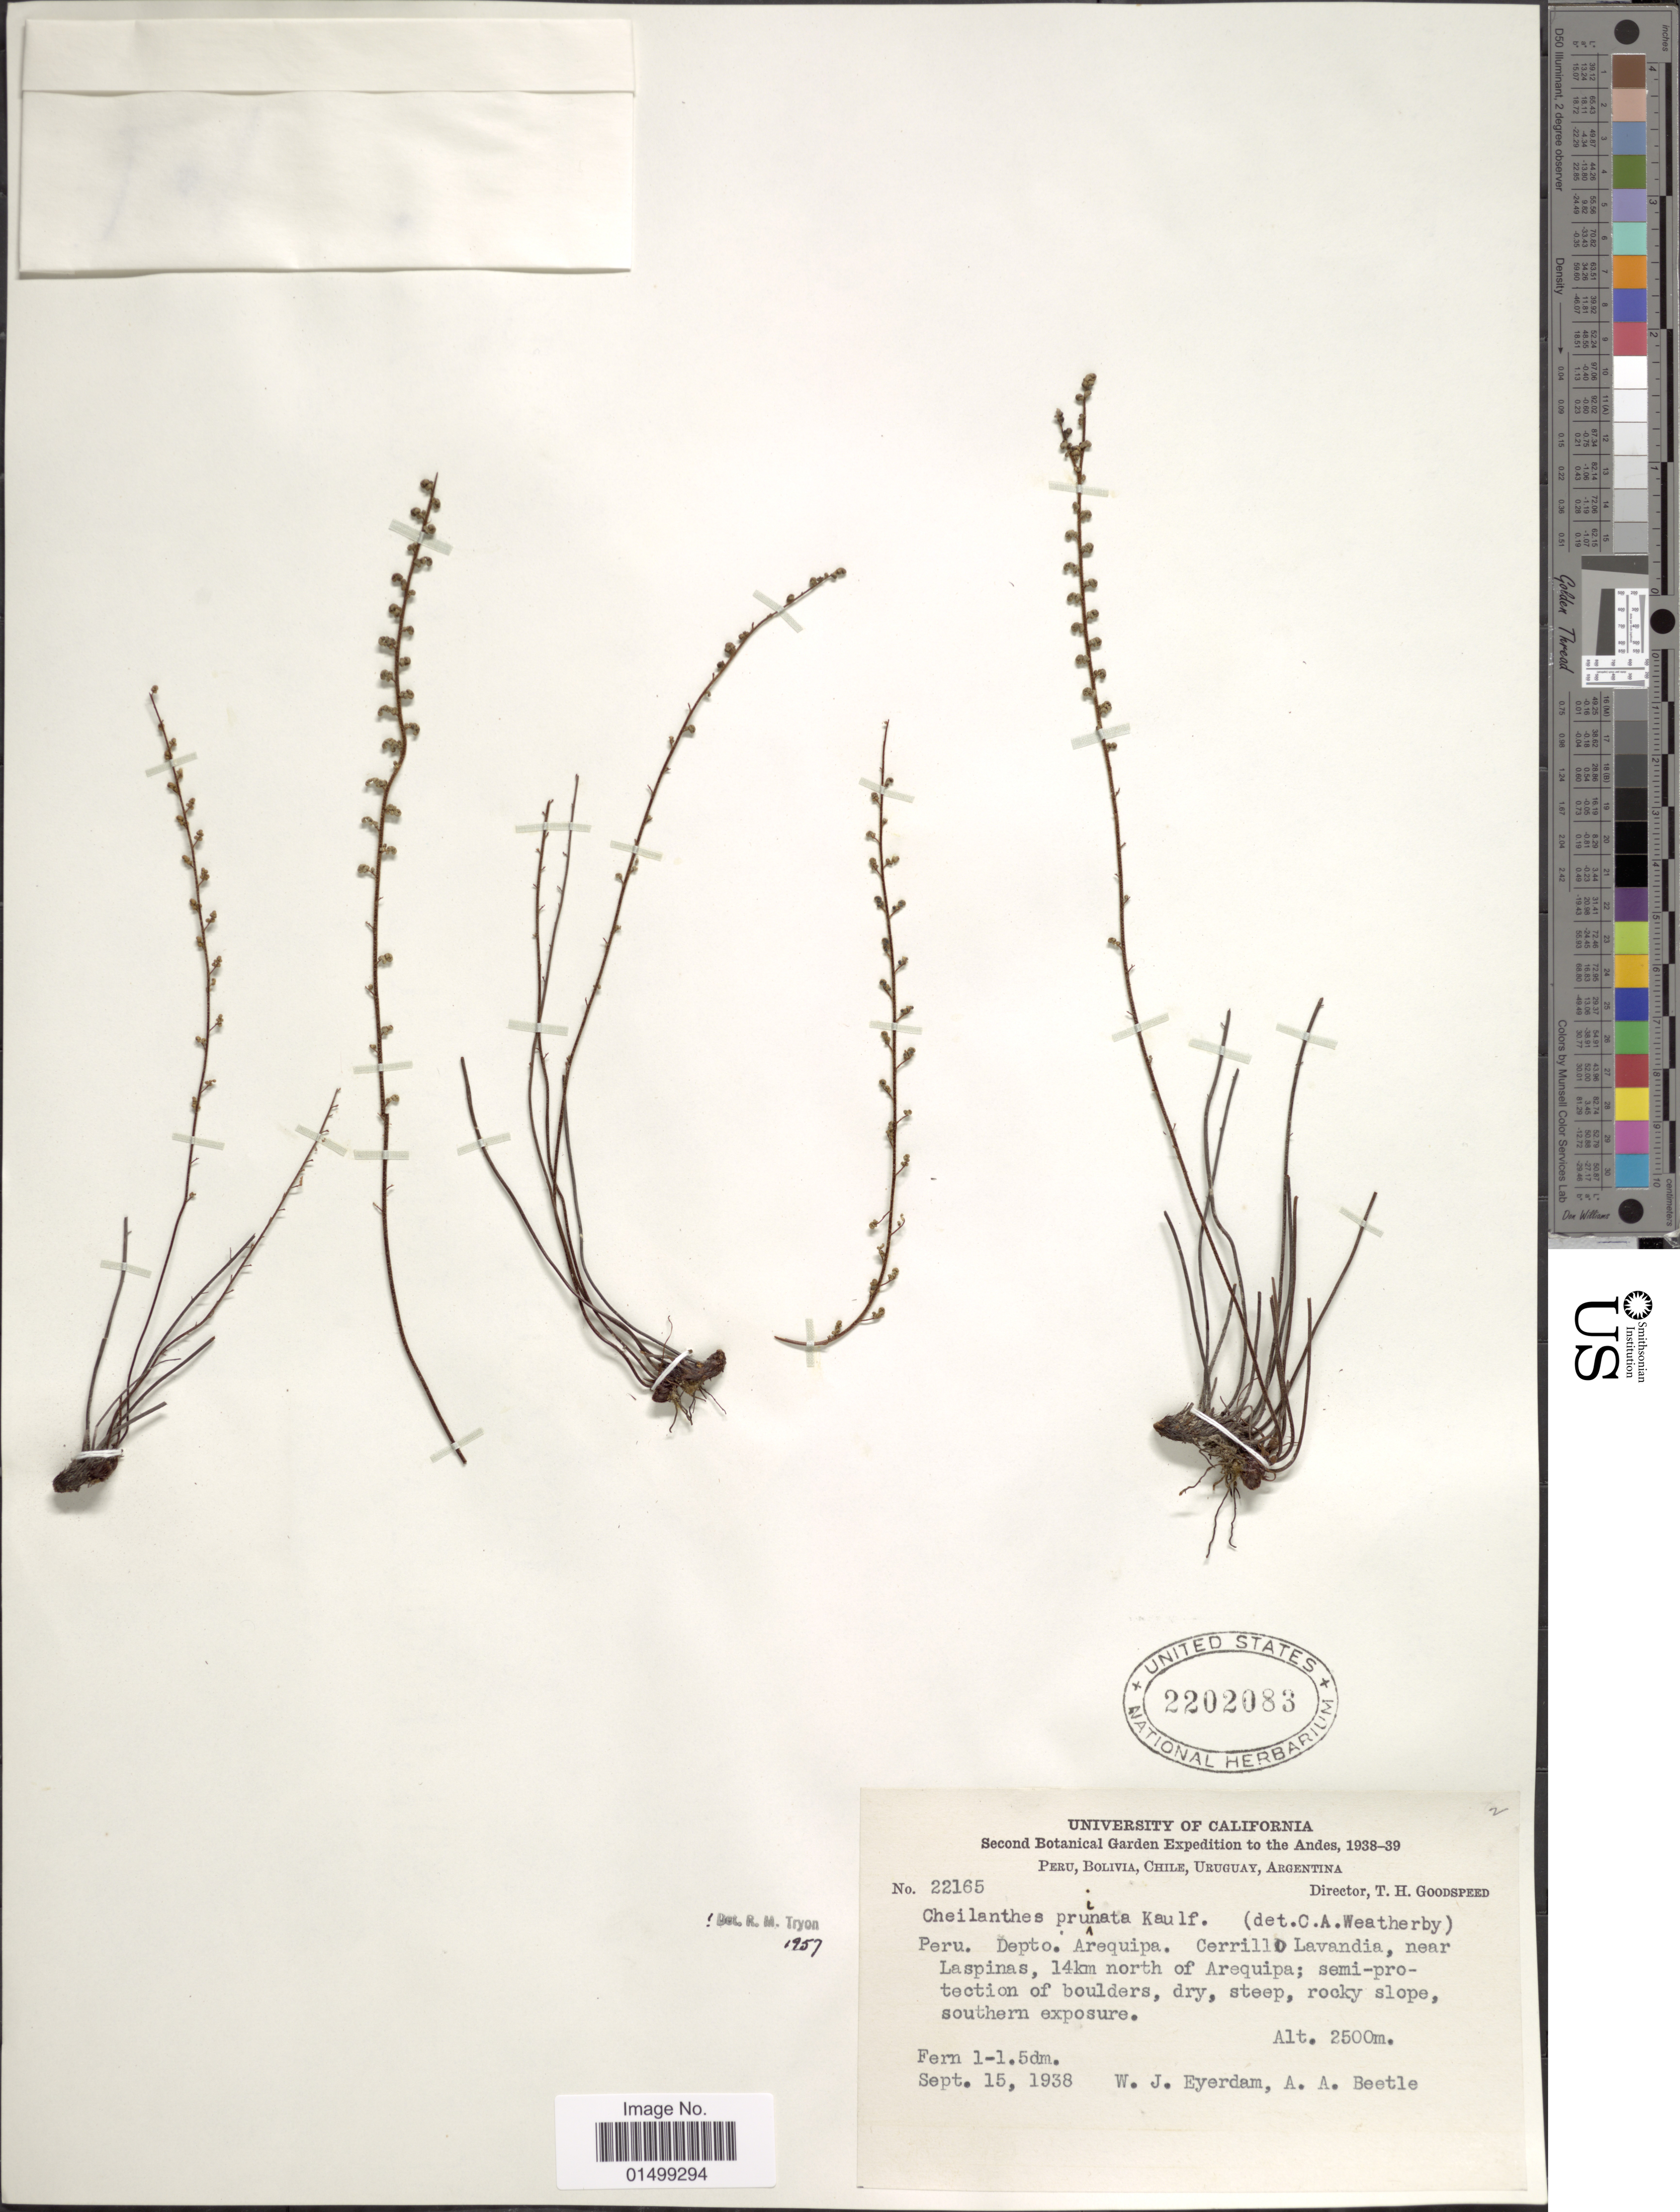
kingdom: Plantae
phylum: Tracheophyta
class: Polypodiopsida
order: Polypodiales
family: Pteridaceae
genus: Cheilanthes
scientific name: Cheilanthes pruinata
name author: Kaulf.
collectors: W. J. Eyerdam & A. A. Beetle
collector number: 22165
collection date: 1938-09-15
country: Peru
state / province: Arequipa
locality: Cerrillo Lavandia, near Laspinas, 14 km north of Arequipa, southern exposure.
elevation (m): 2500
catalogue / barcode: US 2202083